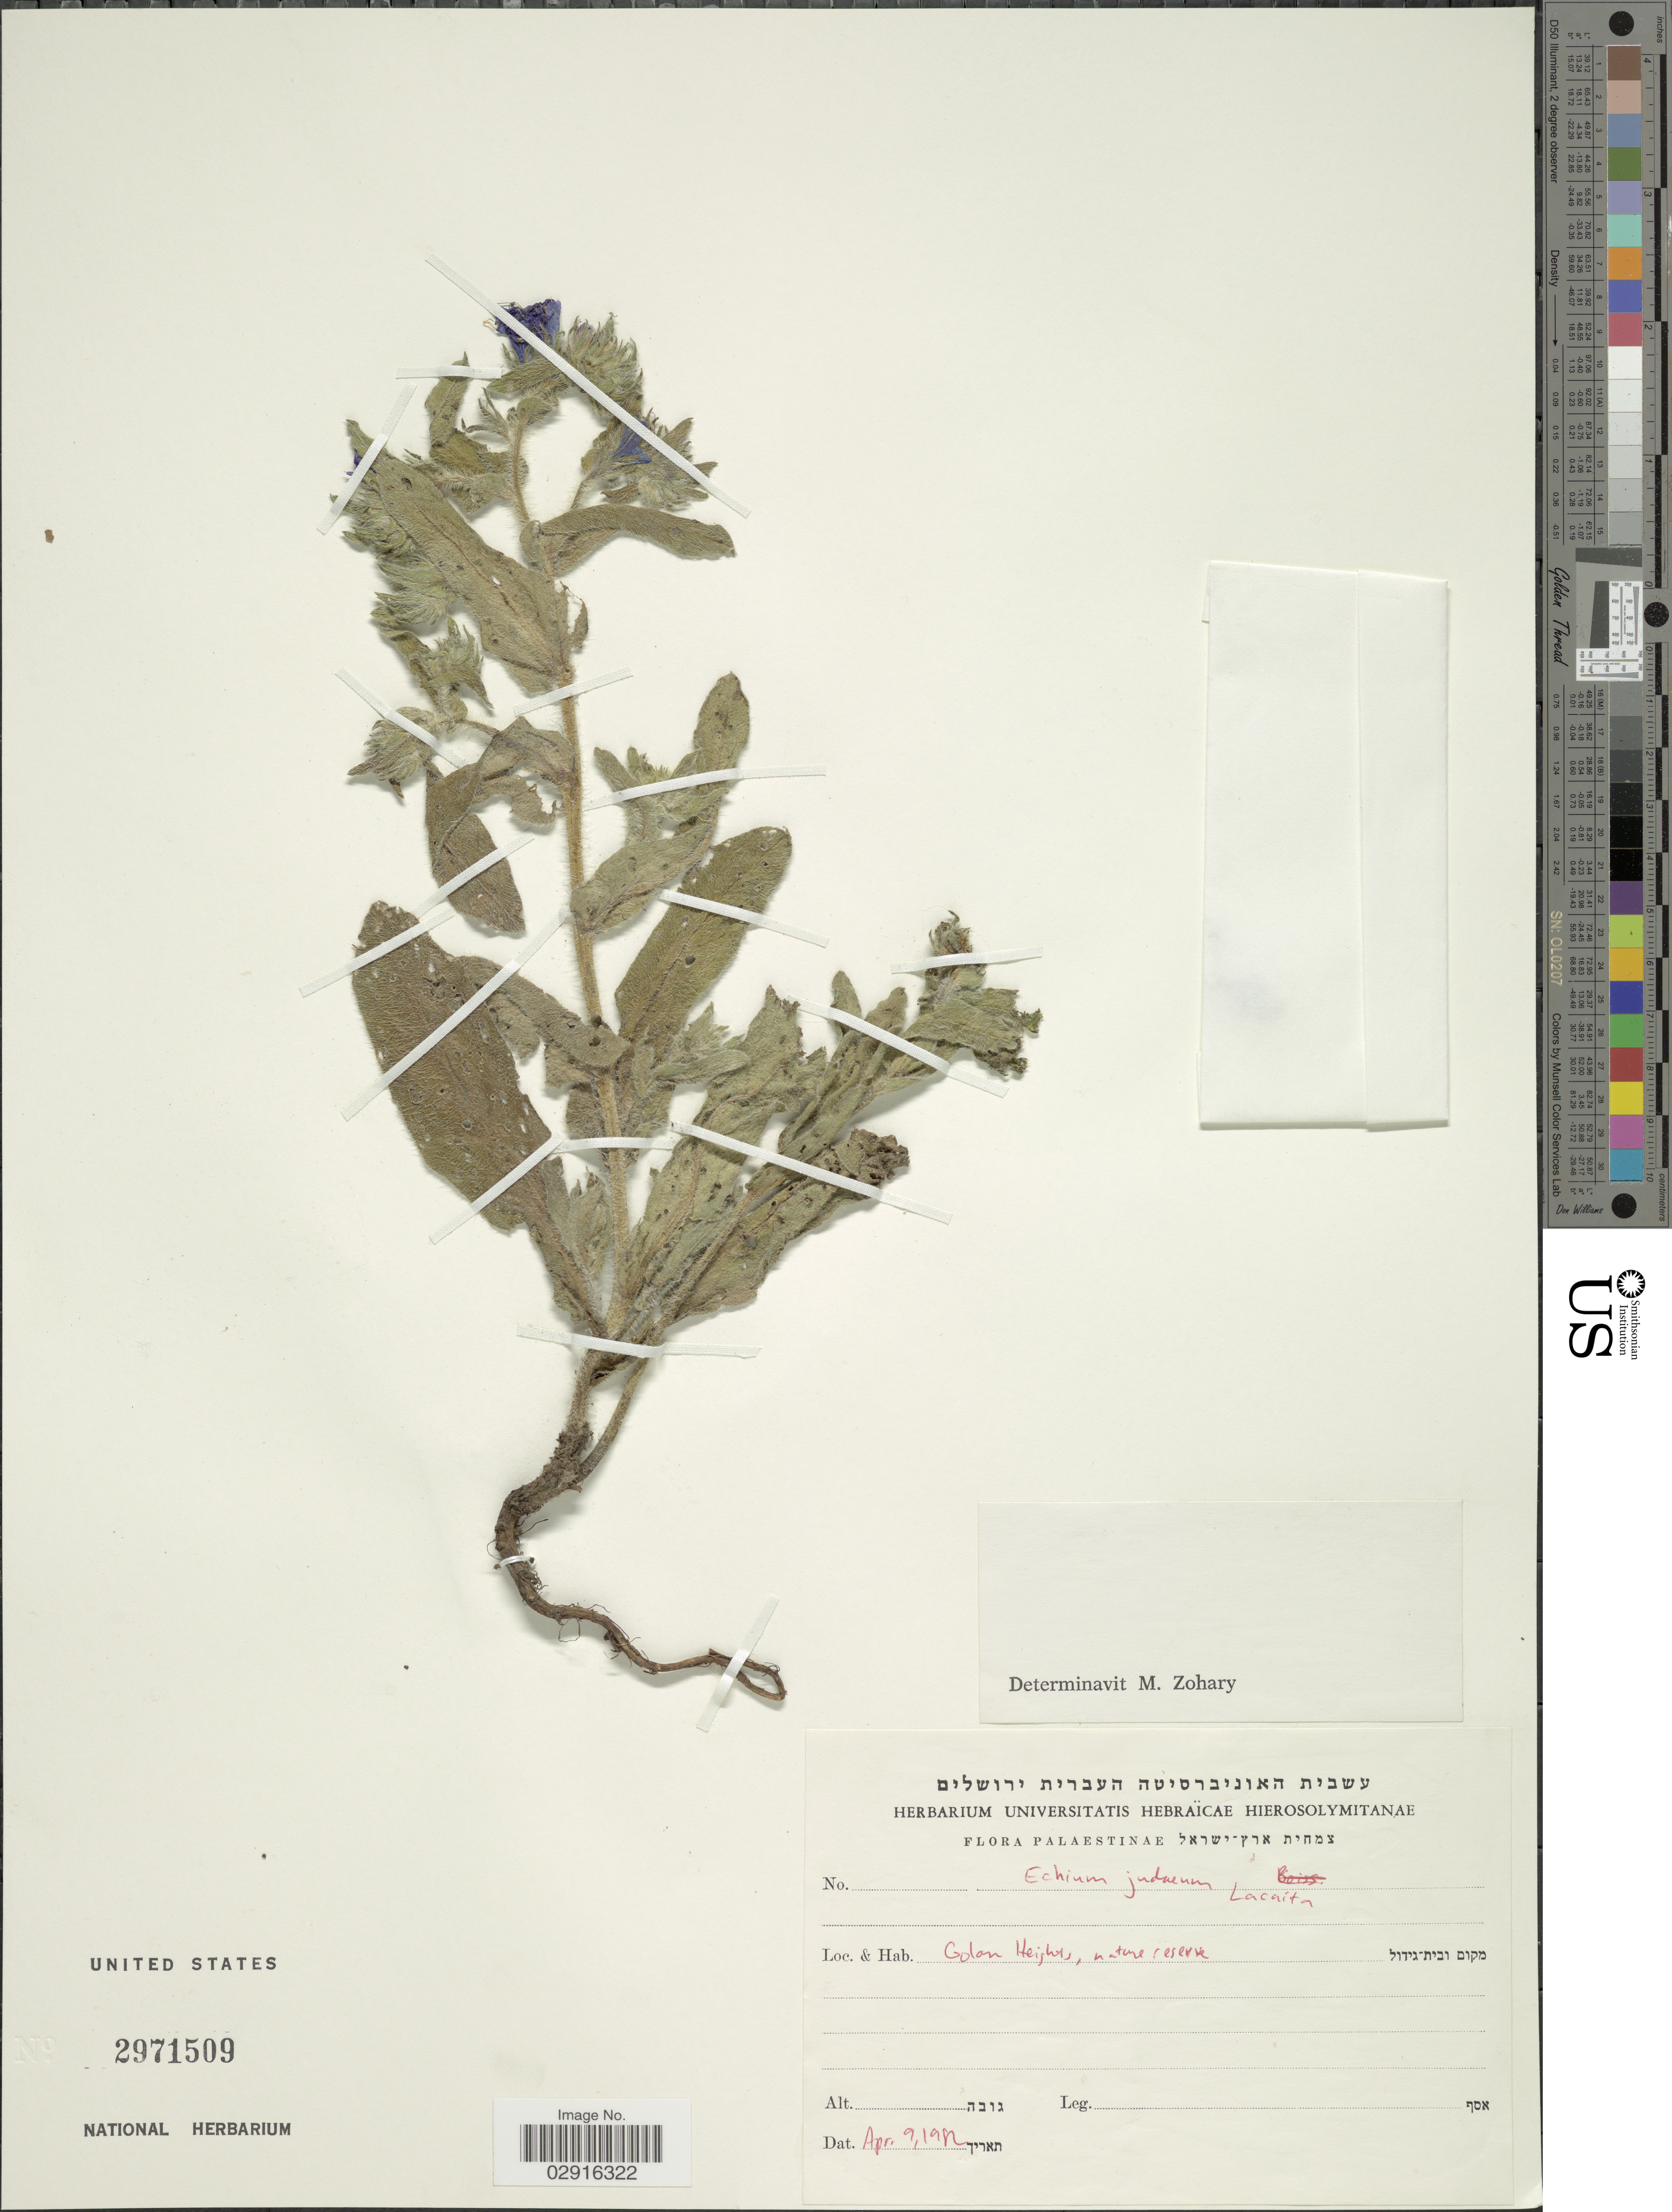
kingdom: Plantae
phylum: Tracheophyta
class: Magnoliopsida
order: Boraginales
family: Boraginaceae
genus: Echium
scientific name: Echium judaicum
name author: Eig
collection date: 1982-04-09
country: Israel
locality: Golon heights, nature reserve. Palaestinae.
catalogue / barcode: US 2971509